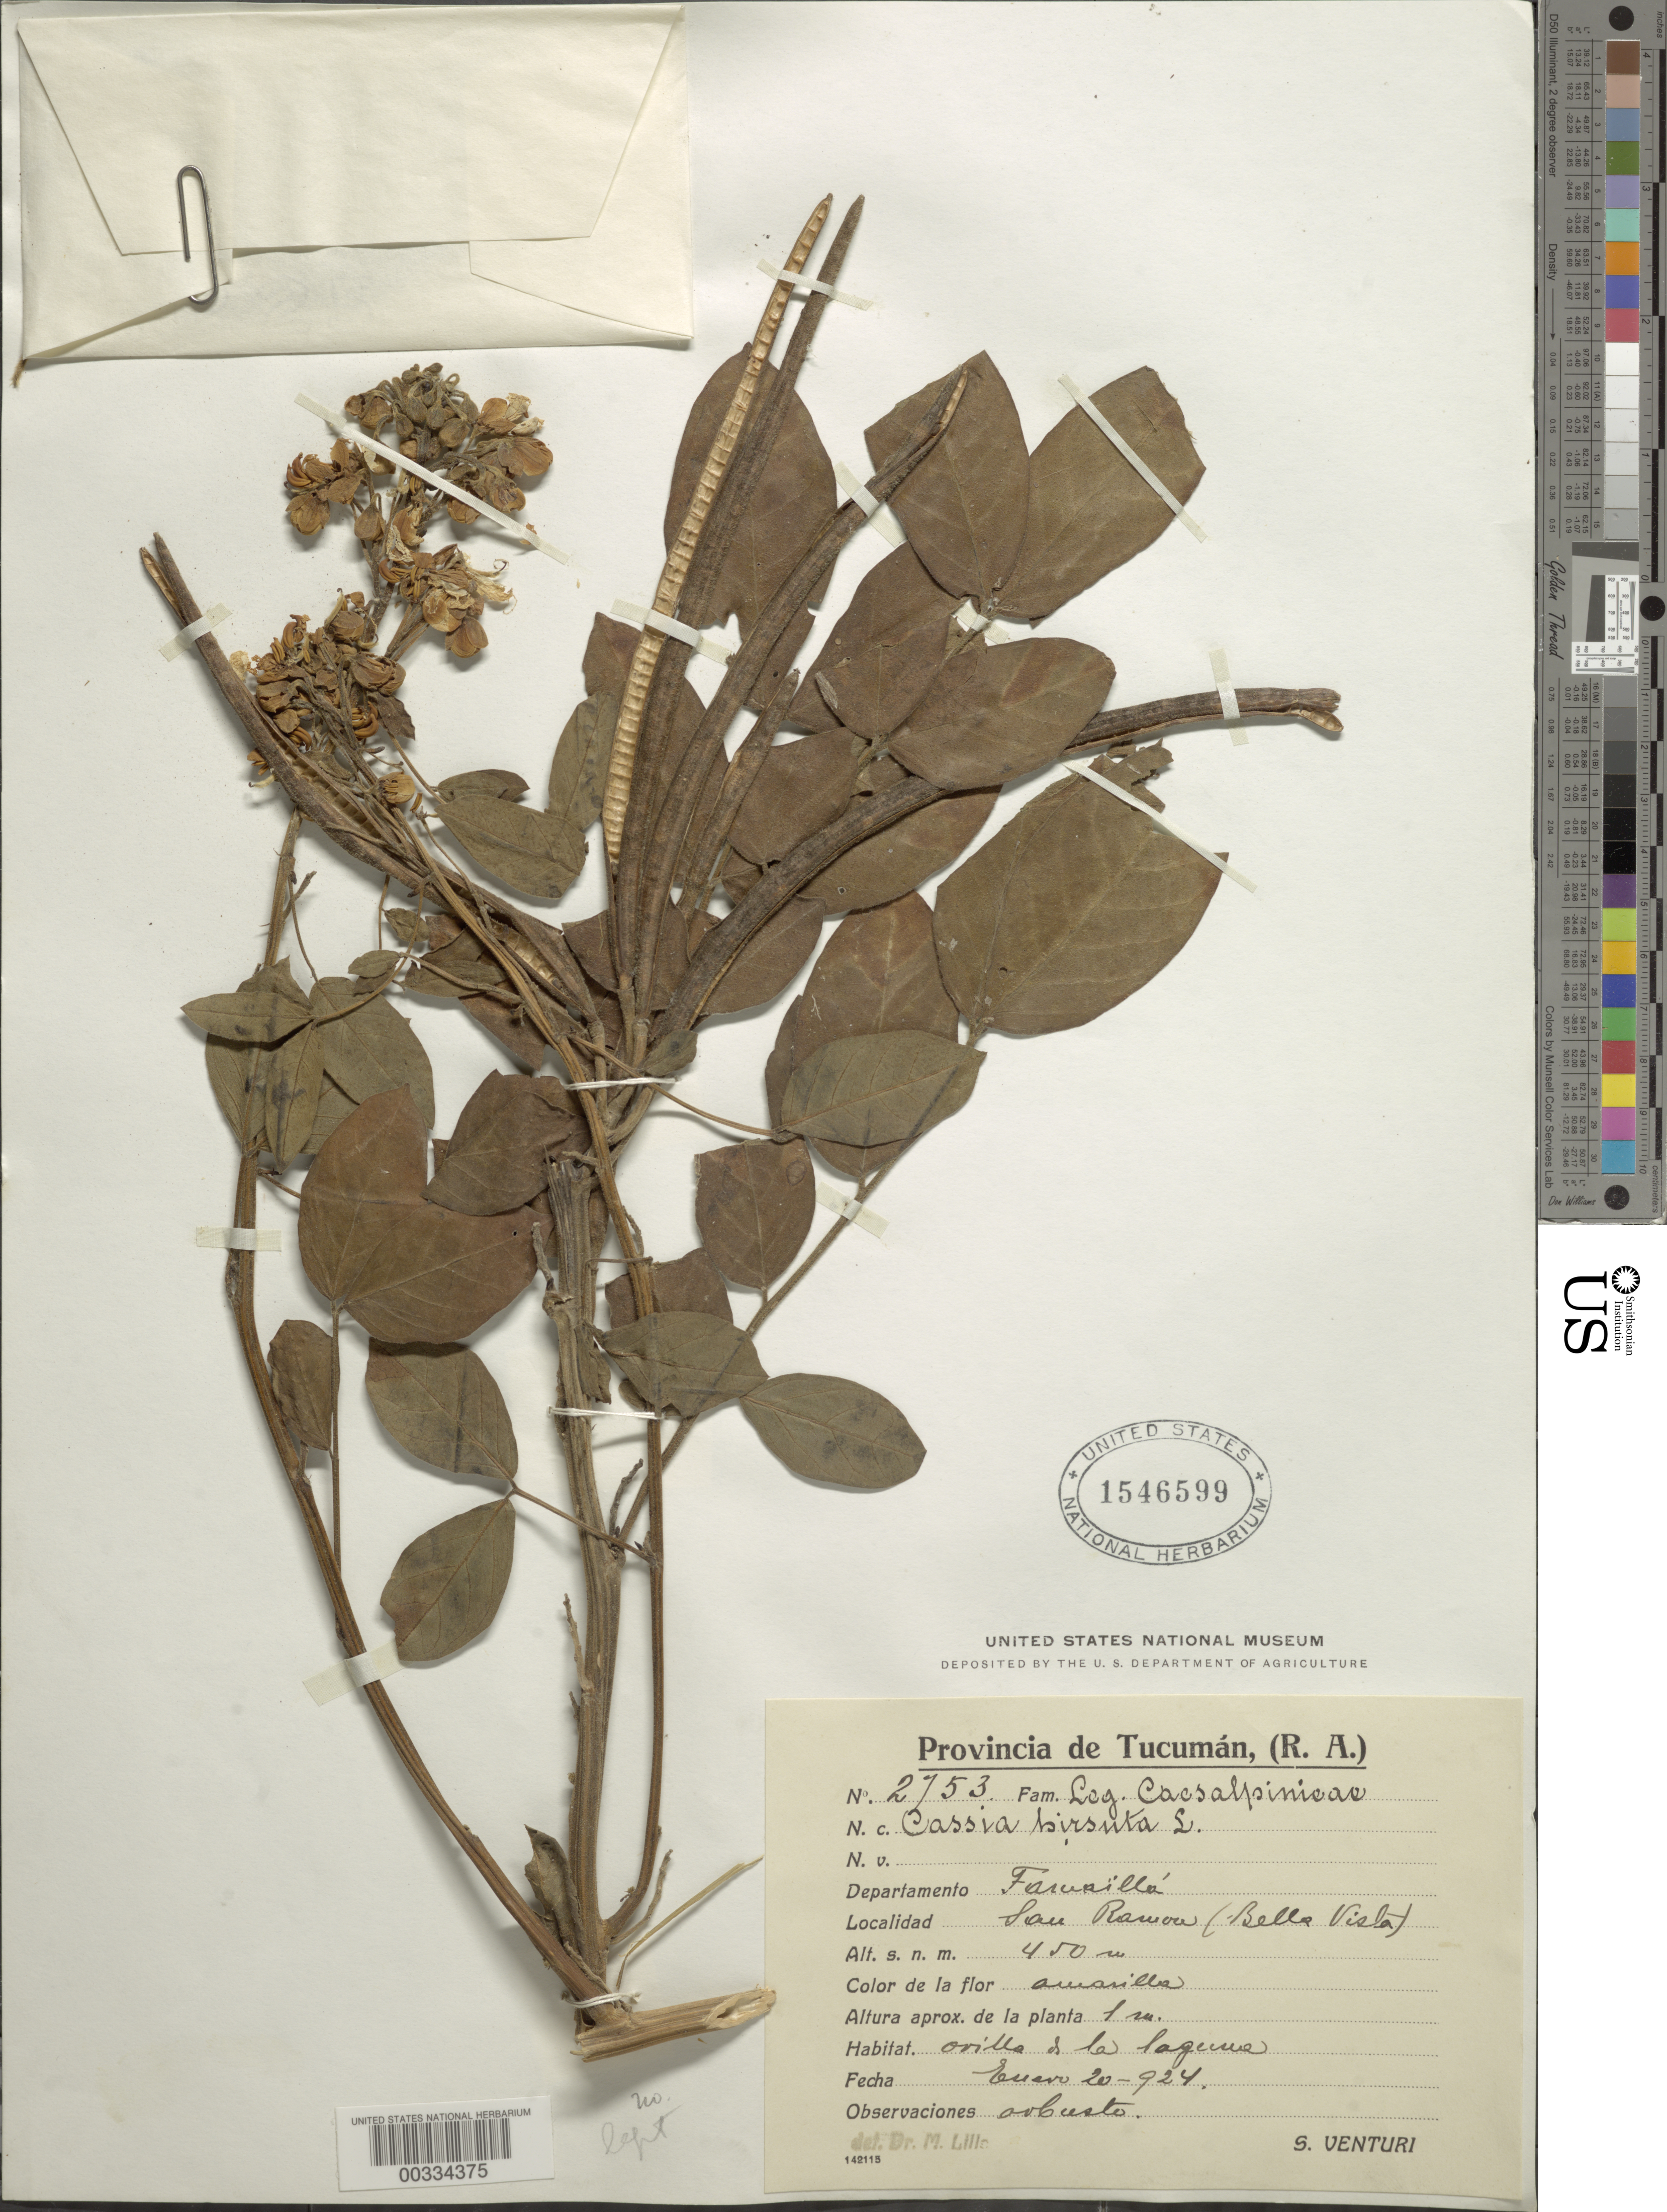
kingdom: Plantae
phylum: Tracheophyta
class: Magnoliopsida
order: Fabales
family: Fabaceae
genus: Senna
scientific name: Senna hirsuta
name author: (L.) H.S. Irwin & Barneby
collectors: S. Venturi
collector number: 2753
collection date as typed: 20 Jan 1924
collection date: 1924-01-20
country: Argentina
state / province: Tucumán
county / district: Famaillá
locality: San Ramon (Bellevista)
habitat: Edge of laguna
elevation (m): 450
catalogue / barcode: US 1546599